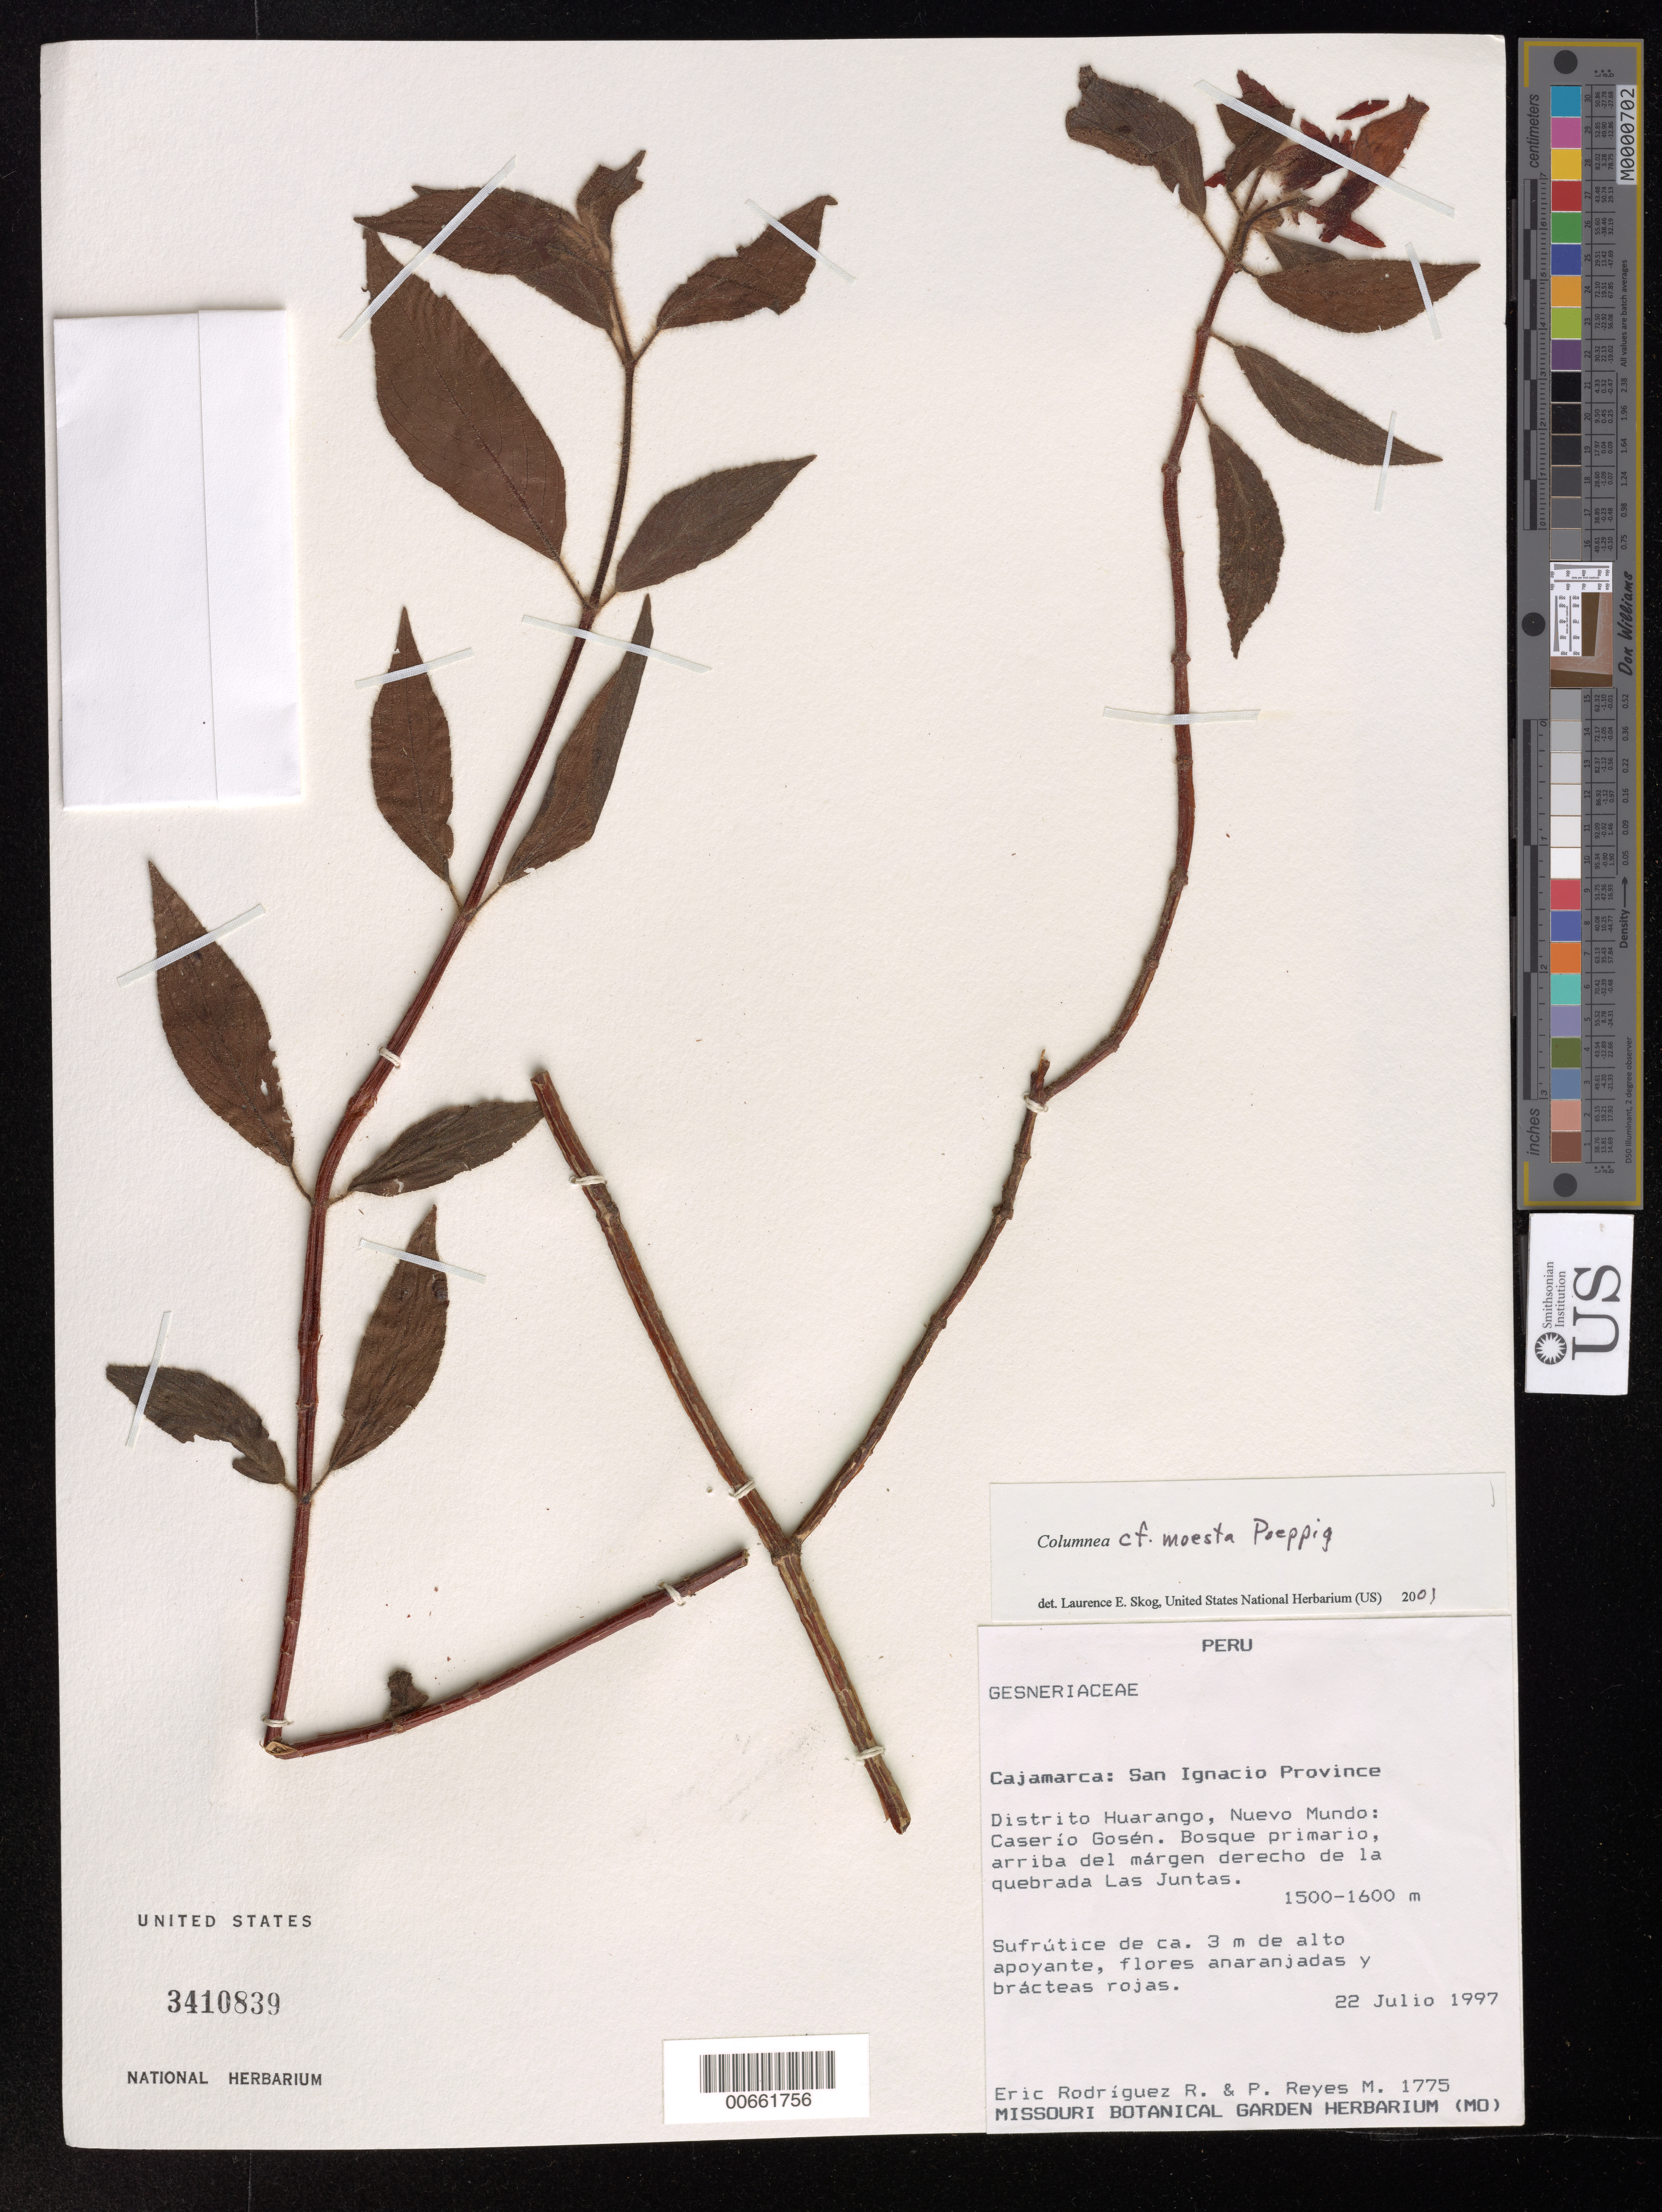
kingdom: Plantae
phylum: Tracheophyta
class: Magnoliopsida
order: Lamiales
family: Gesneriaceae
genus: Columnea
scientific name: Columnea moesta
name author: Poepp.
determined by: Skog, Laurence E.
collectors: E. Rodriguez & P. Reyes M.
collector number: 1775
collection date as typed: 22 Jul 1997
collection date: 1997-07-22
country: Peru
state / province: Cajamarca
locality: Prov. San Ignacio, Distrito Huarango, Nuevo Mundo: Caserío Gosén, arriba del márgen derecho de la quebrada Las Juntas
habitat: Bosque primario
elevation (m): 1500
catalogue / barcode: US 3410839